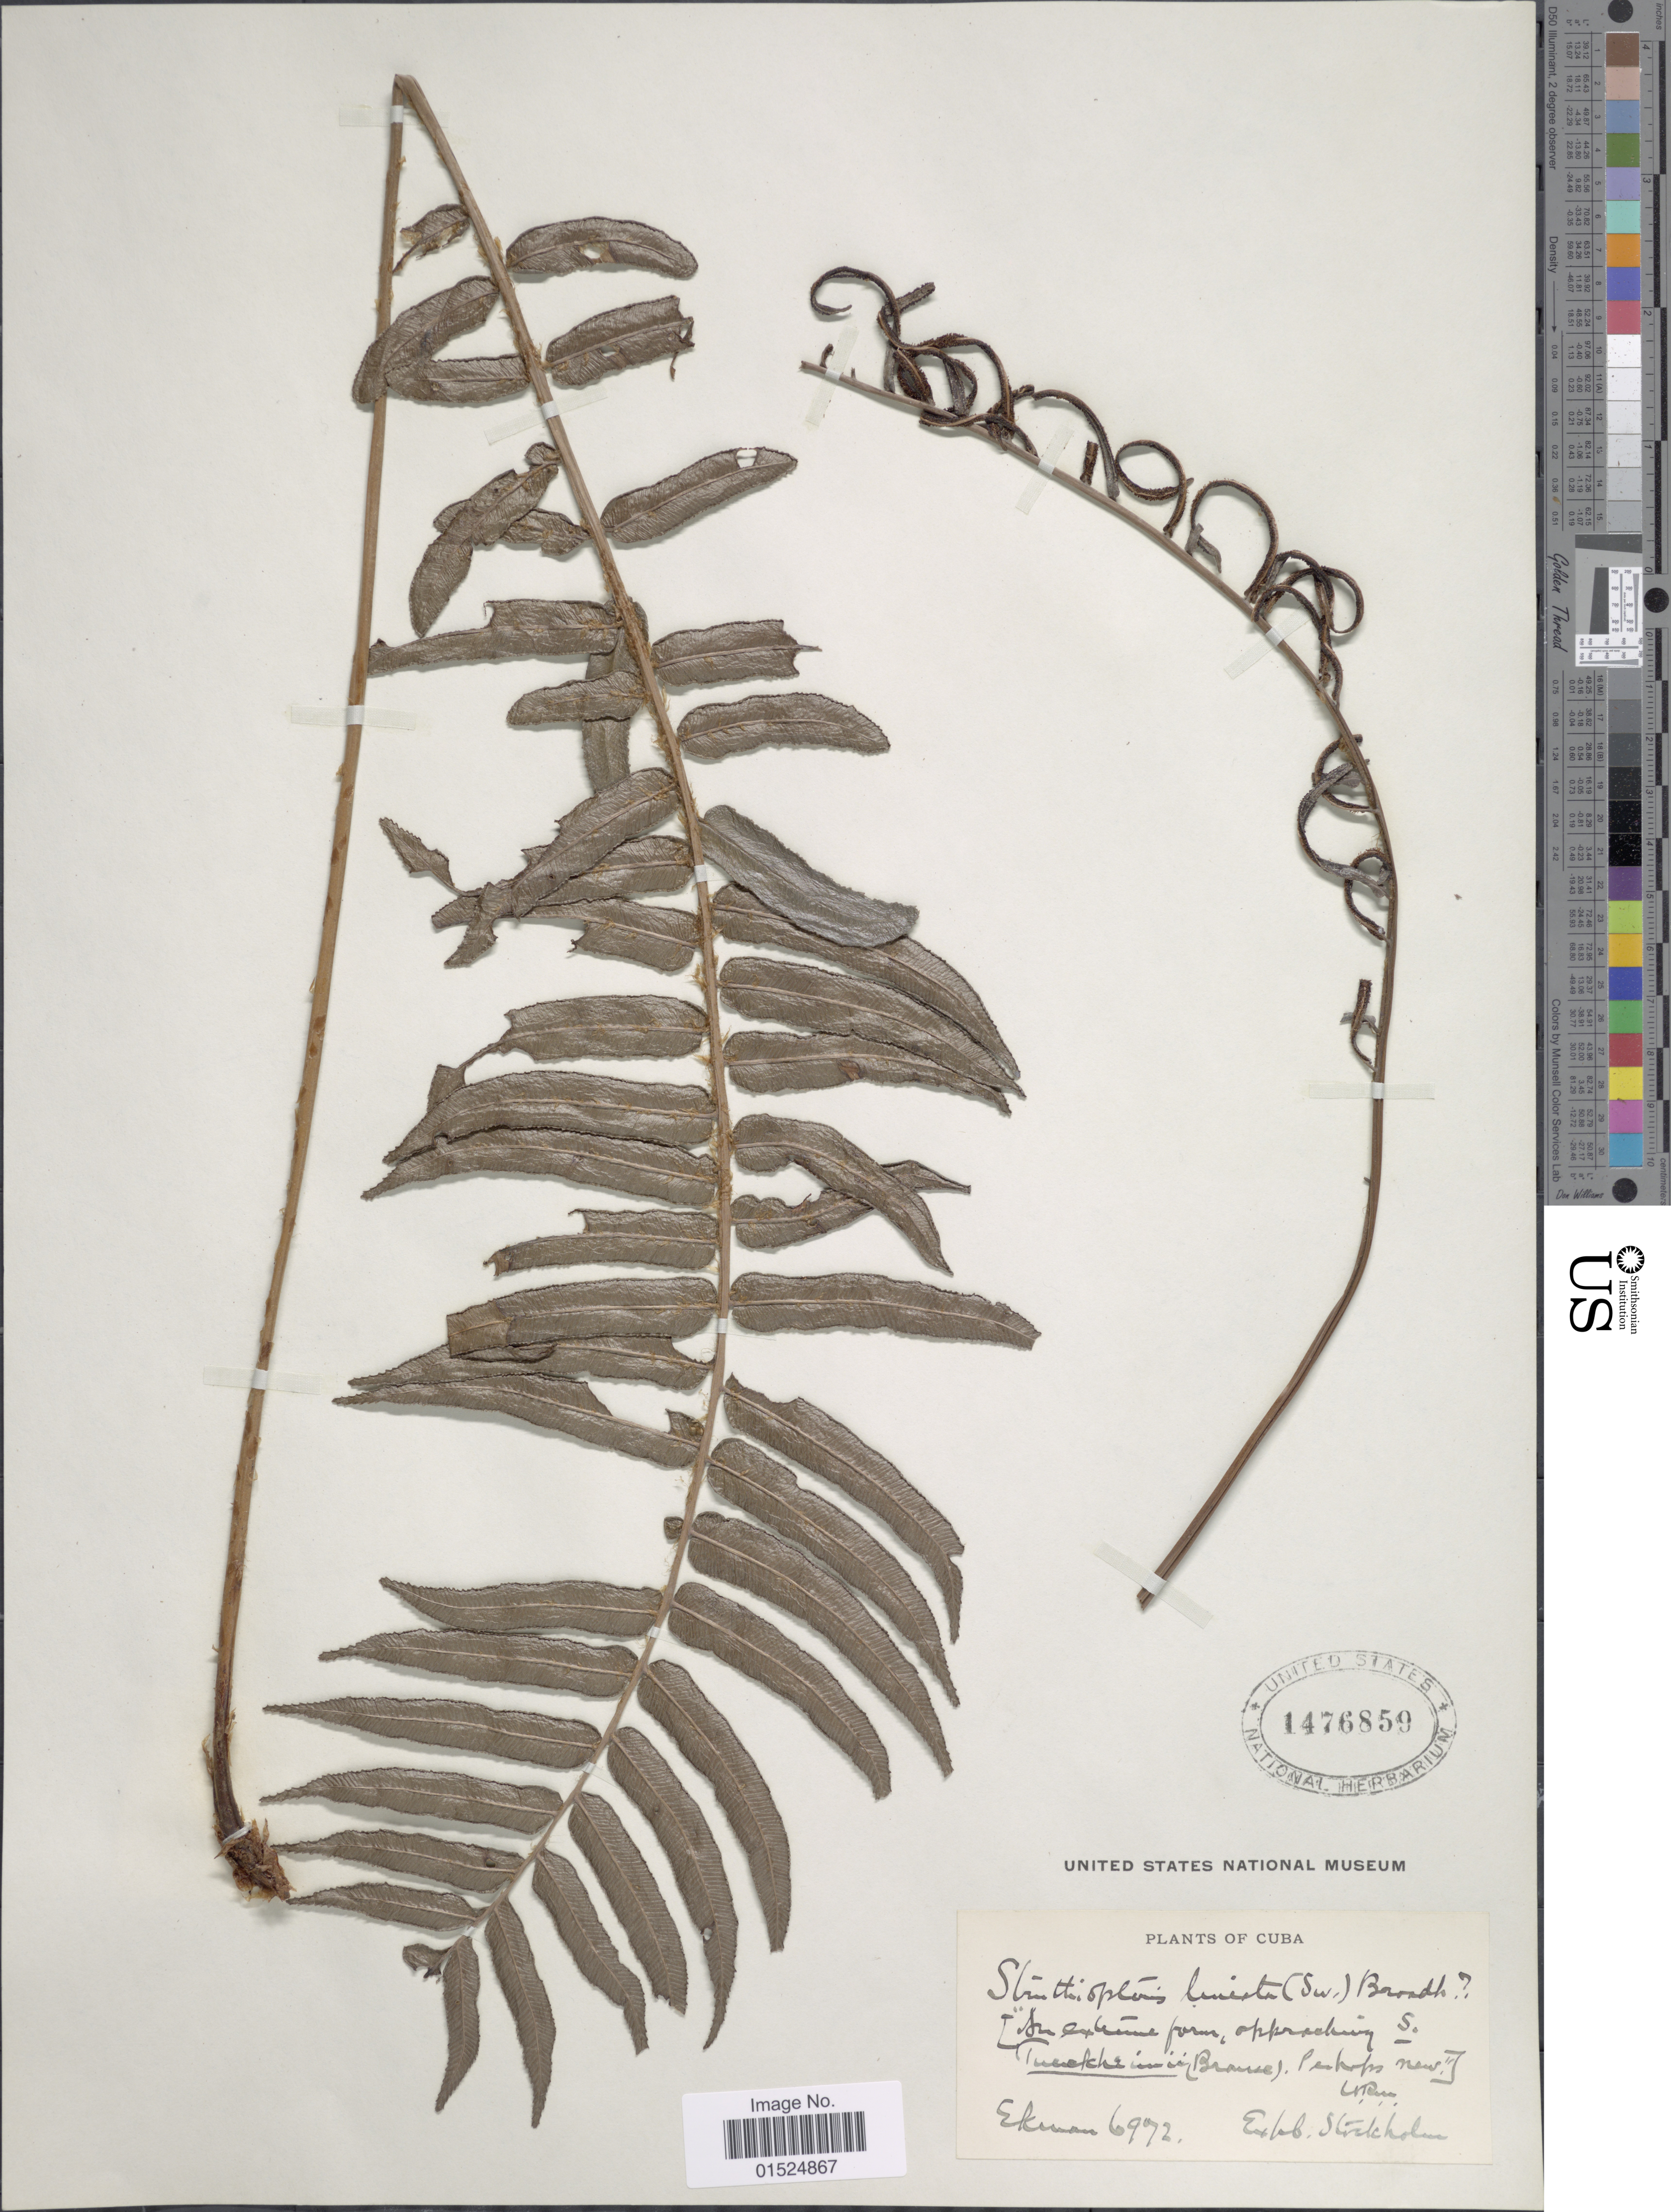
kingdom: Plantae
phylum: Tracheophyta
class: Polypodiopsida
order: Polypodiales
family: Blechnaceae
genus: Blechnum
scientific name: Blechnum lineatum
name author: (Sw.) C. Chr.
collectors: -. Ekman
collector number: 6972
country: Cuba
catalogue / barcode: US 1476859